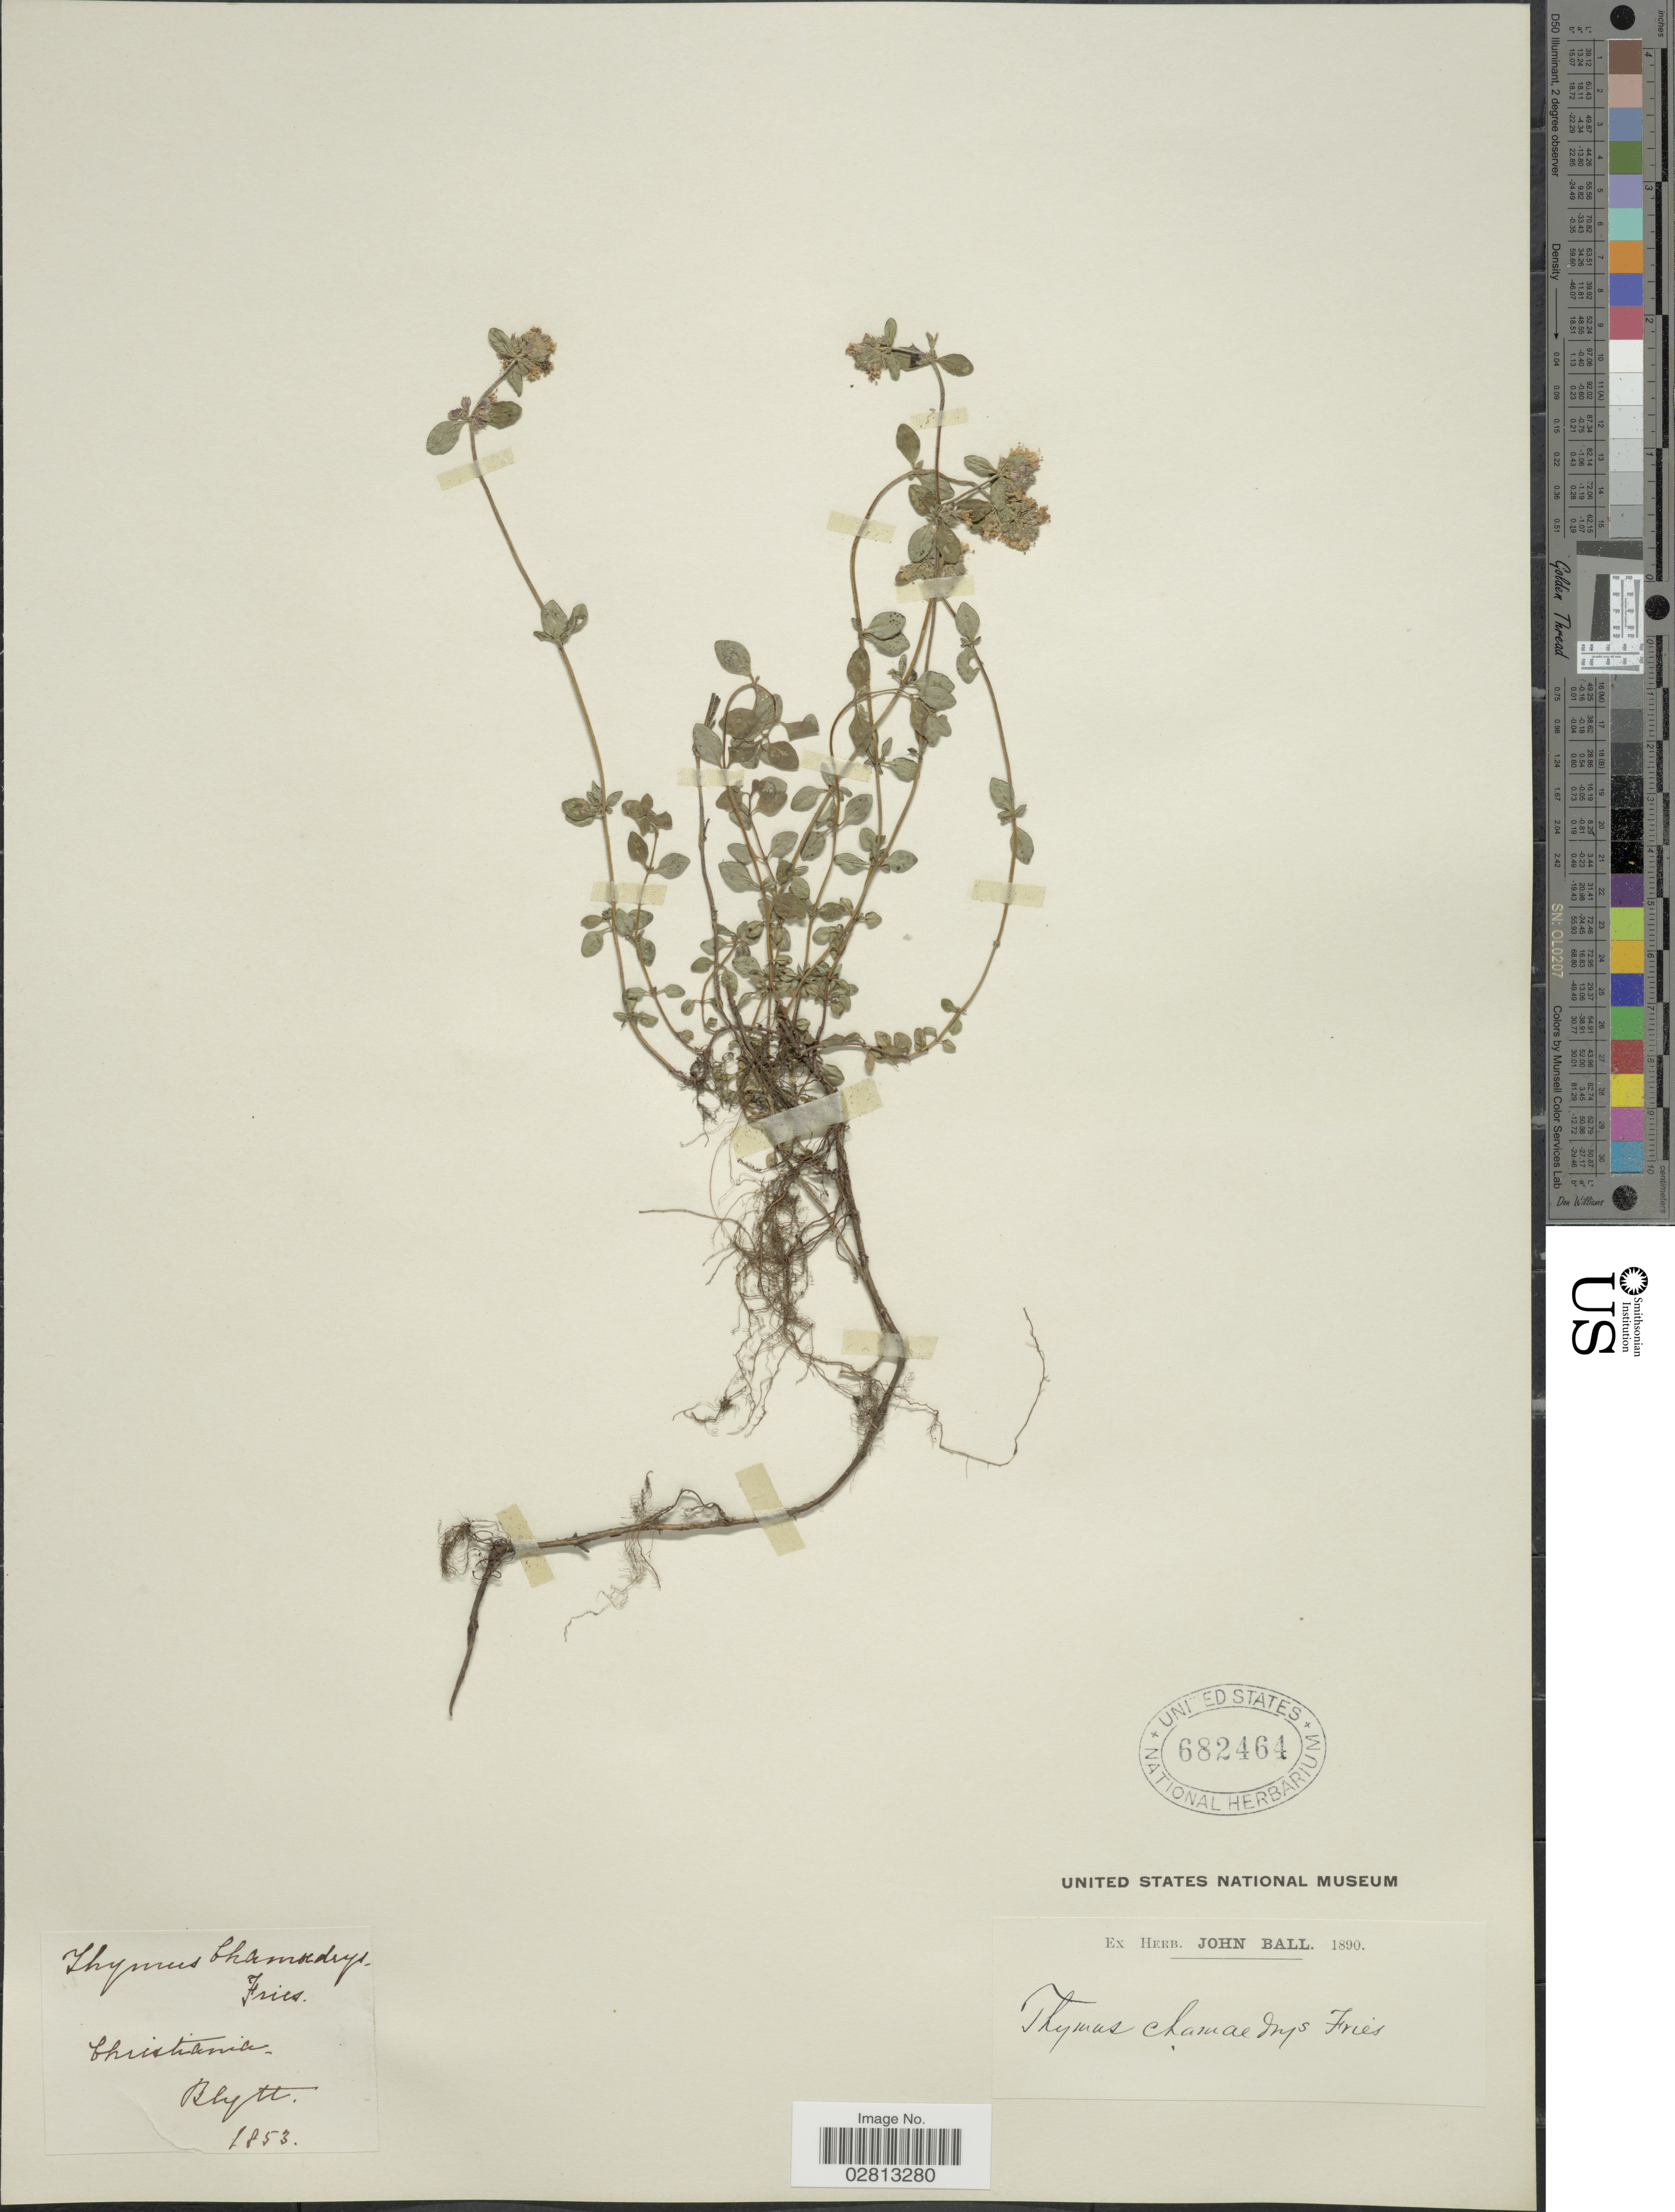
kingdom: Plantae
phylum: Tracheophyta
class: Magnoliopsida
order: Lamiales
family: Lamiaceae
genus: Thymus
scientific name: Thymus chamaedrys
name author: Fr.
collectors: Blytt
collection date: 1853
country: Denmark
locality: Christiania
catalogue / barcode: US 682464